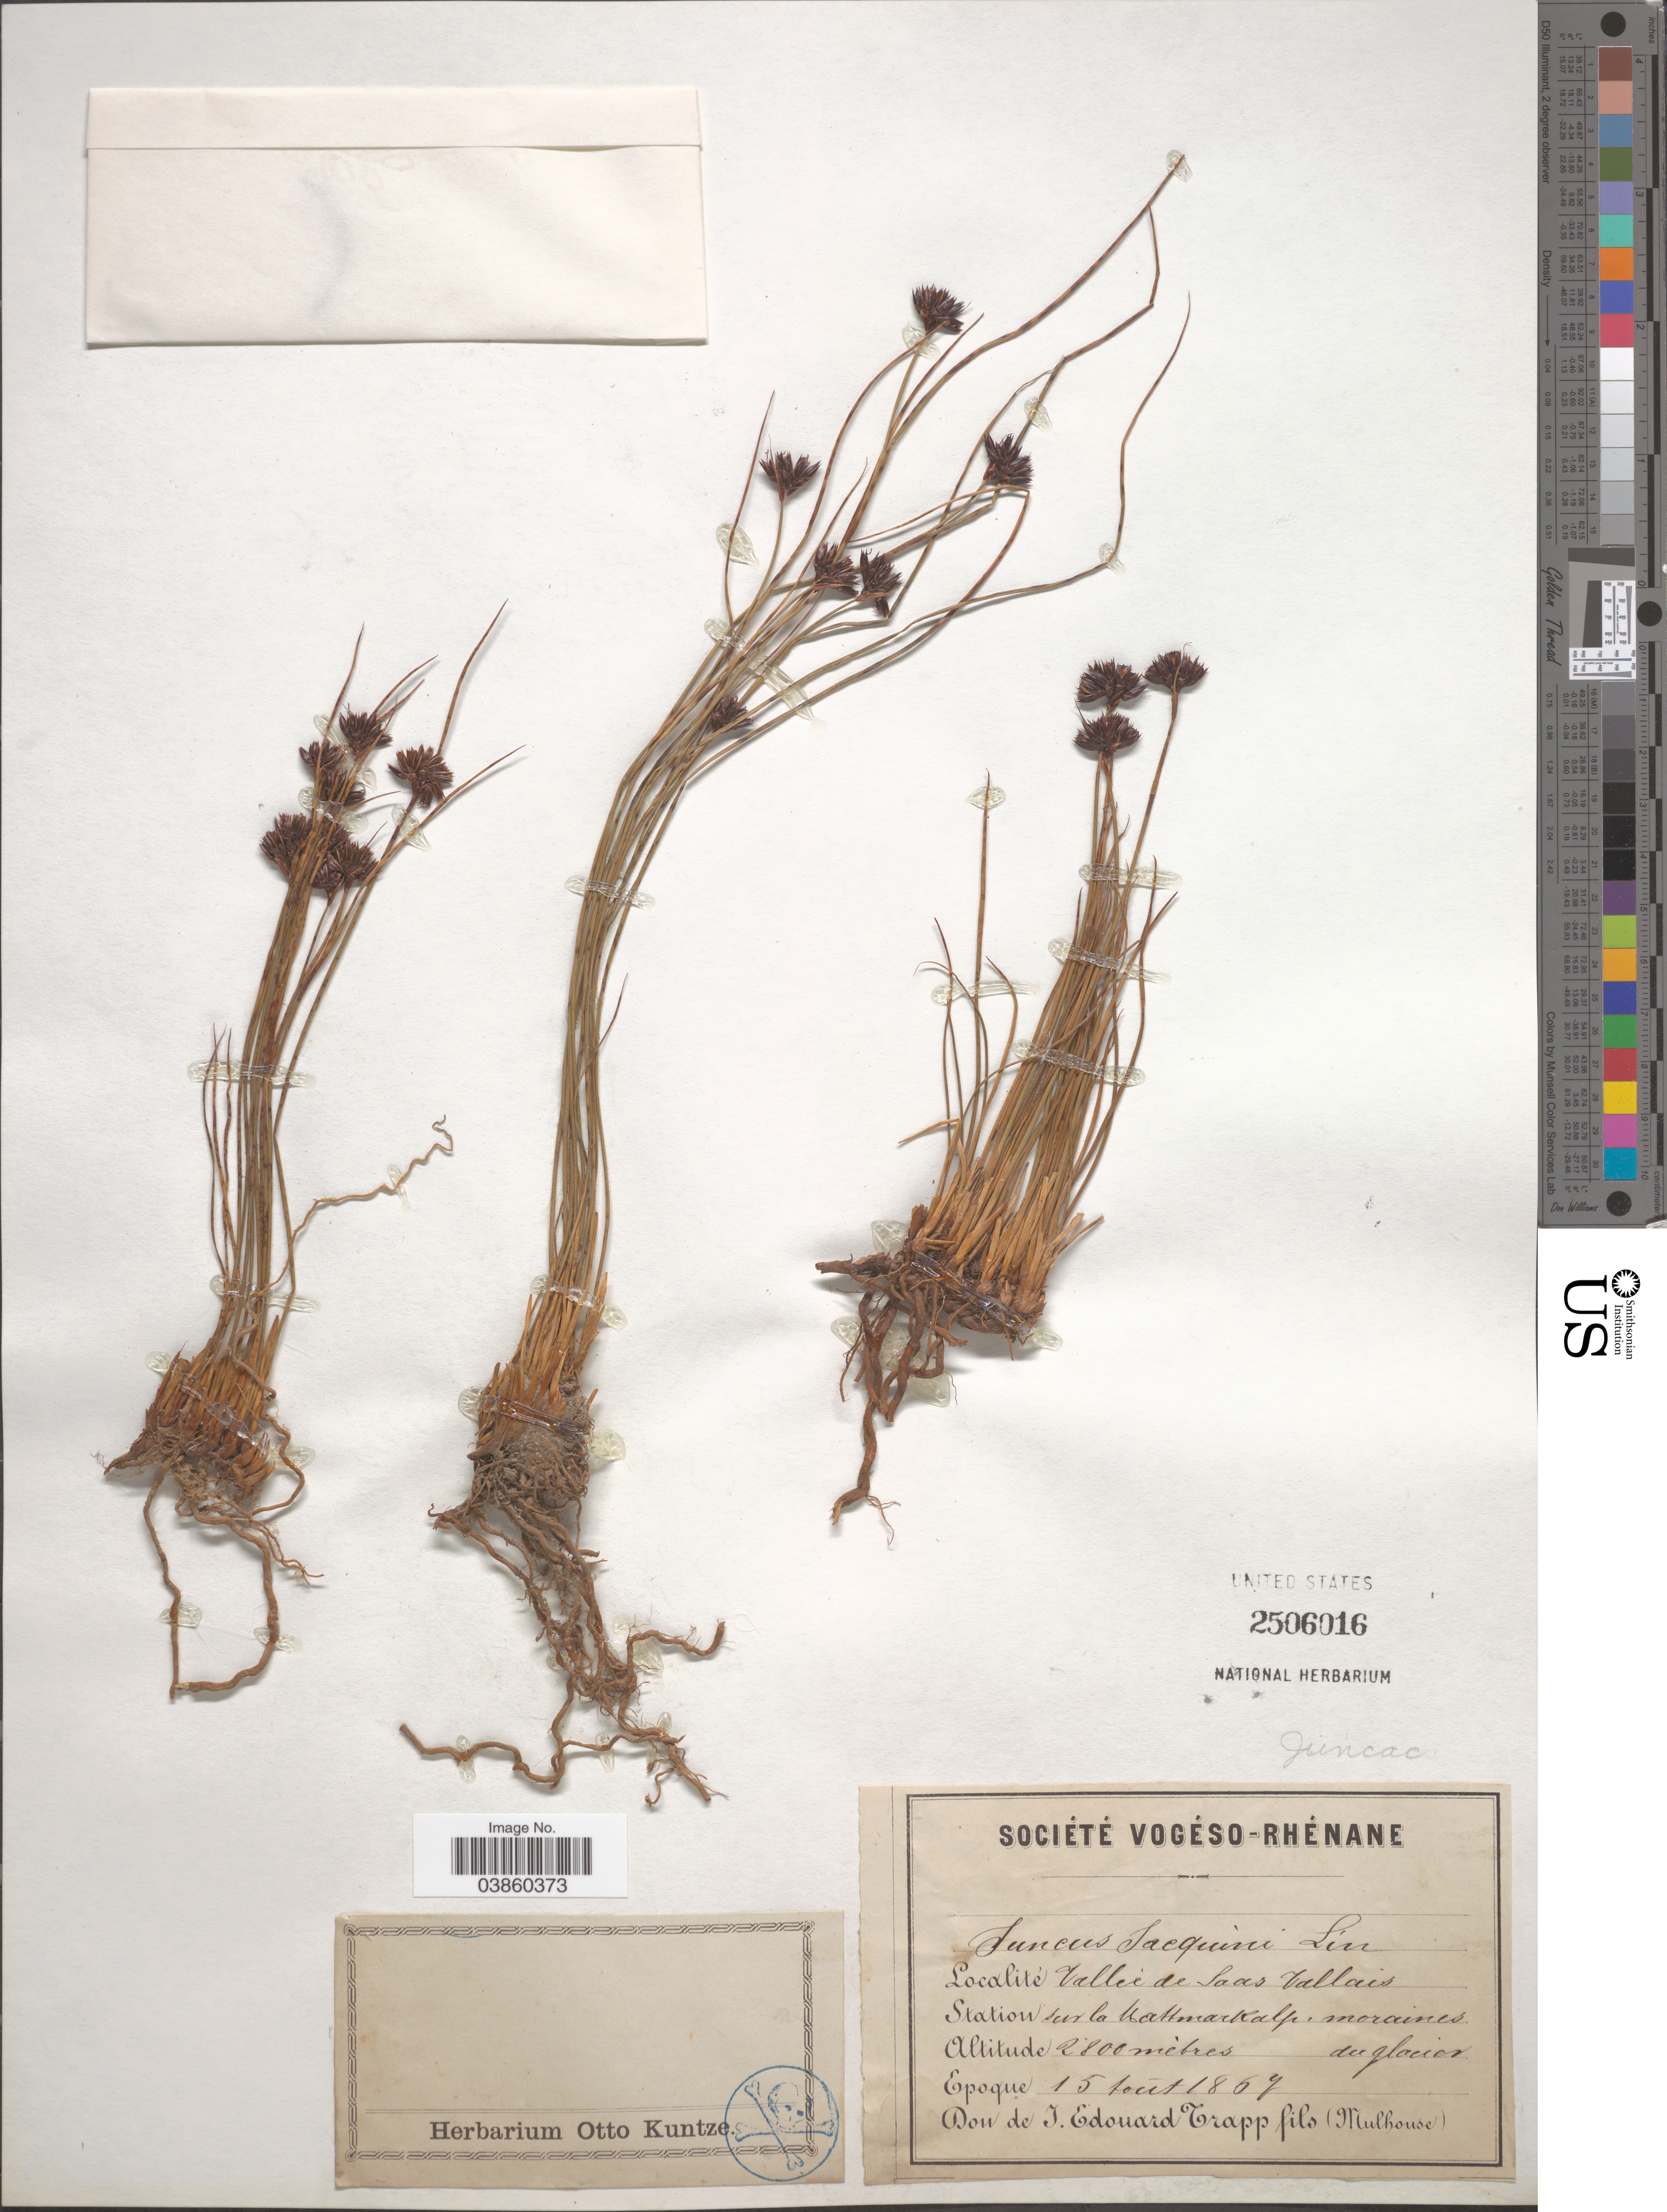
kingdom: Plantae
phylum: Tracheophyta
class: Liliopsida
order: Poales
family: Juncaceae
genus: Juncus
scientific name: Juncus jacquinii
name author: L.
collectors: Trapp, J.E.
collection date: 1867-08-15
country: Switzerland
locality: Valleé de Saas Vallais. Sur la Mattmarkalp.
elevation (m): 2800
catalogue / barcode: US 2506016